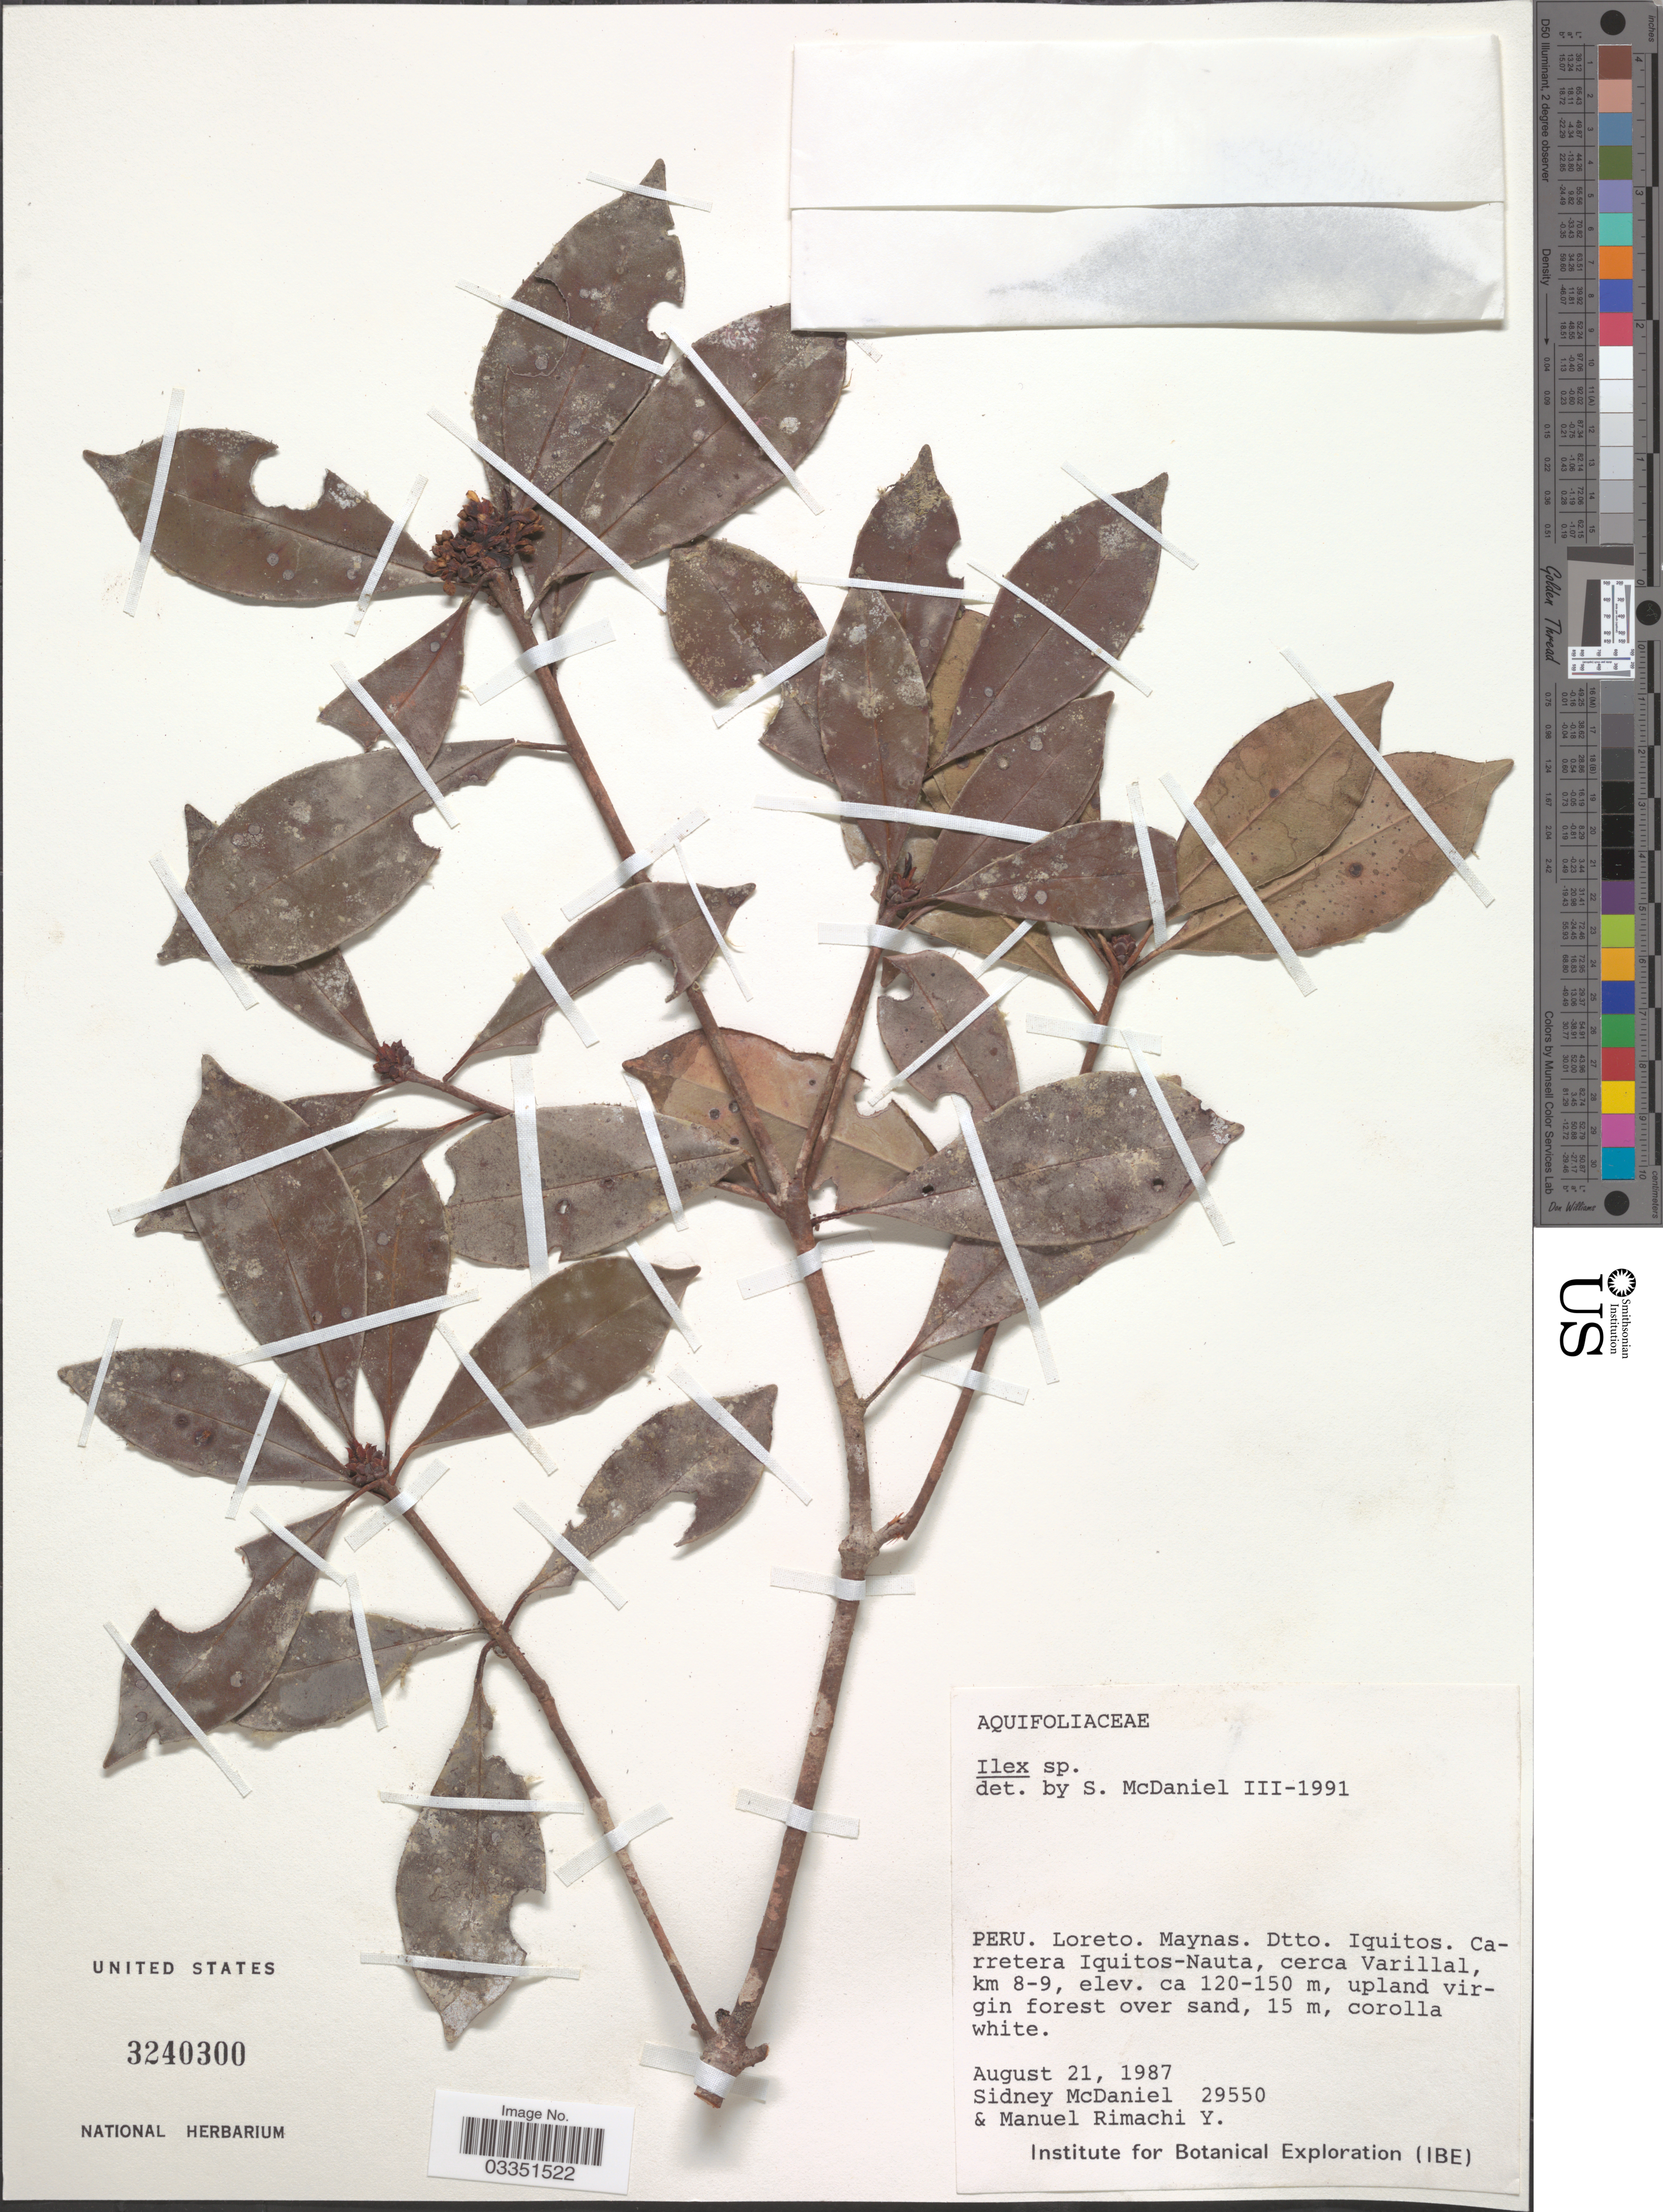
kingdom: Plantae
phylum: Tracheophyta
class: Magnoliopsida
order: Aquifoliales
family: Aquifoliaceae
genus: Ilex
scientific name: Ilex sp.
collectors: S. McDaniel & M. Rimachi Y.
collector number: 29550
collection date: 1987-08-21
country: Peru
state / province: Loreto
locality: Maynas. Dtto. Iquitos. Carretera Iquitos-Nauta, cerca Varillal, km 8-9.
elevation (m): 120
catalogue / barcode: US 3240300